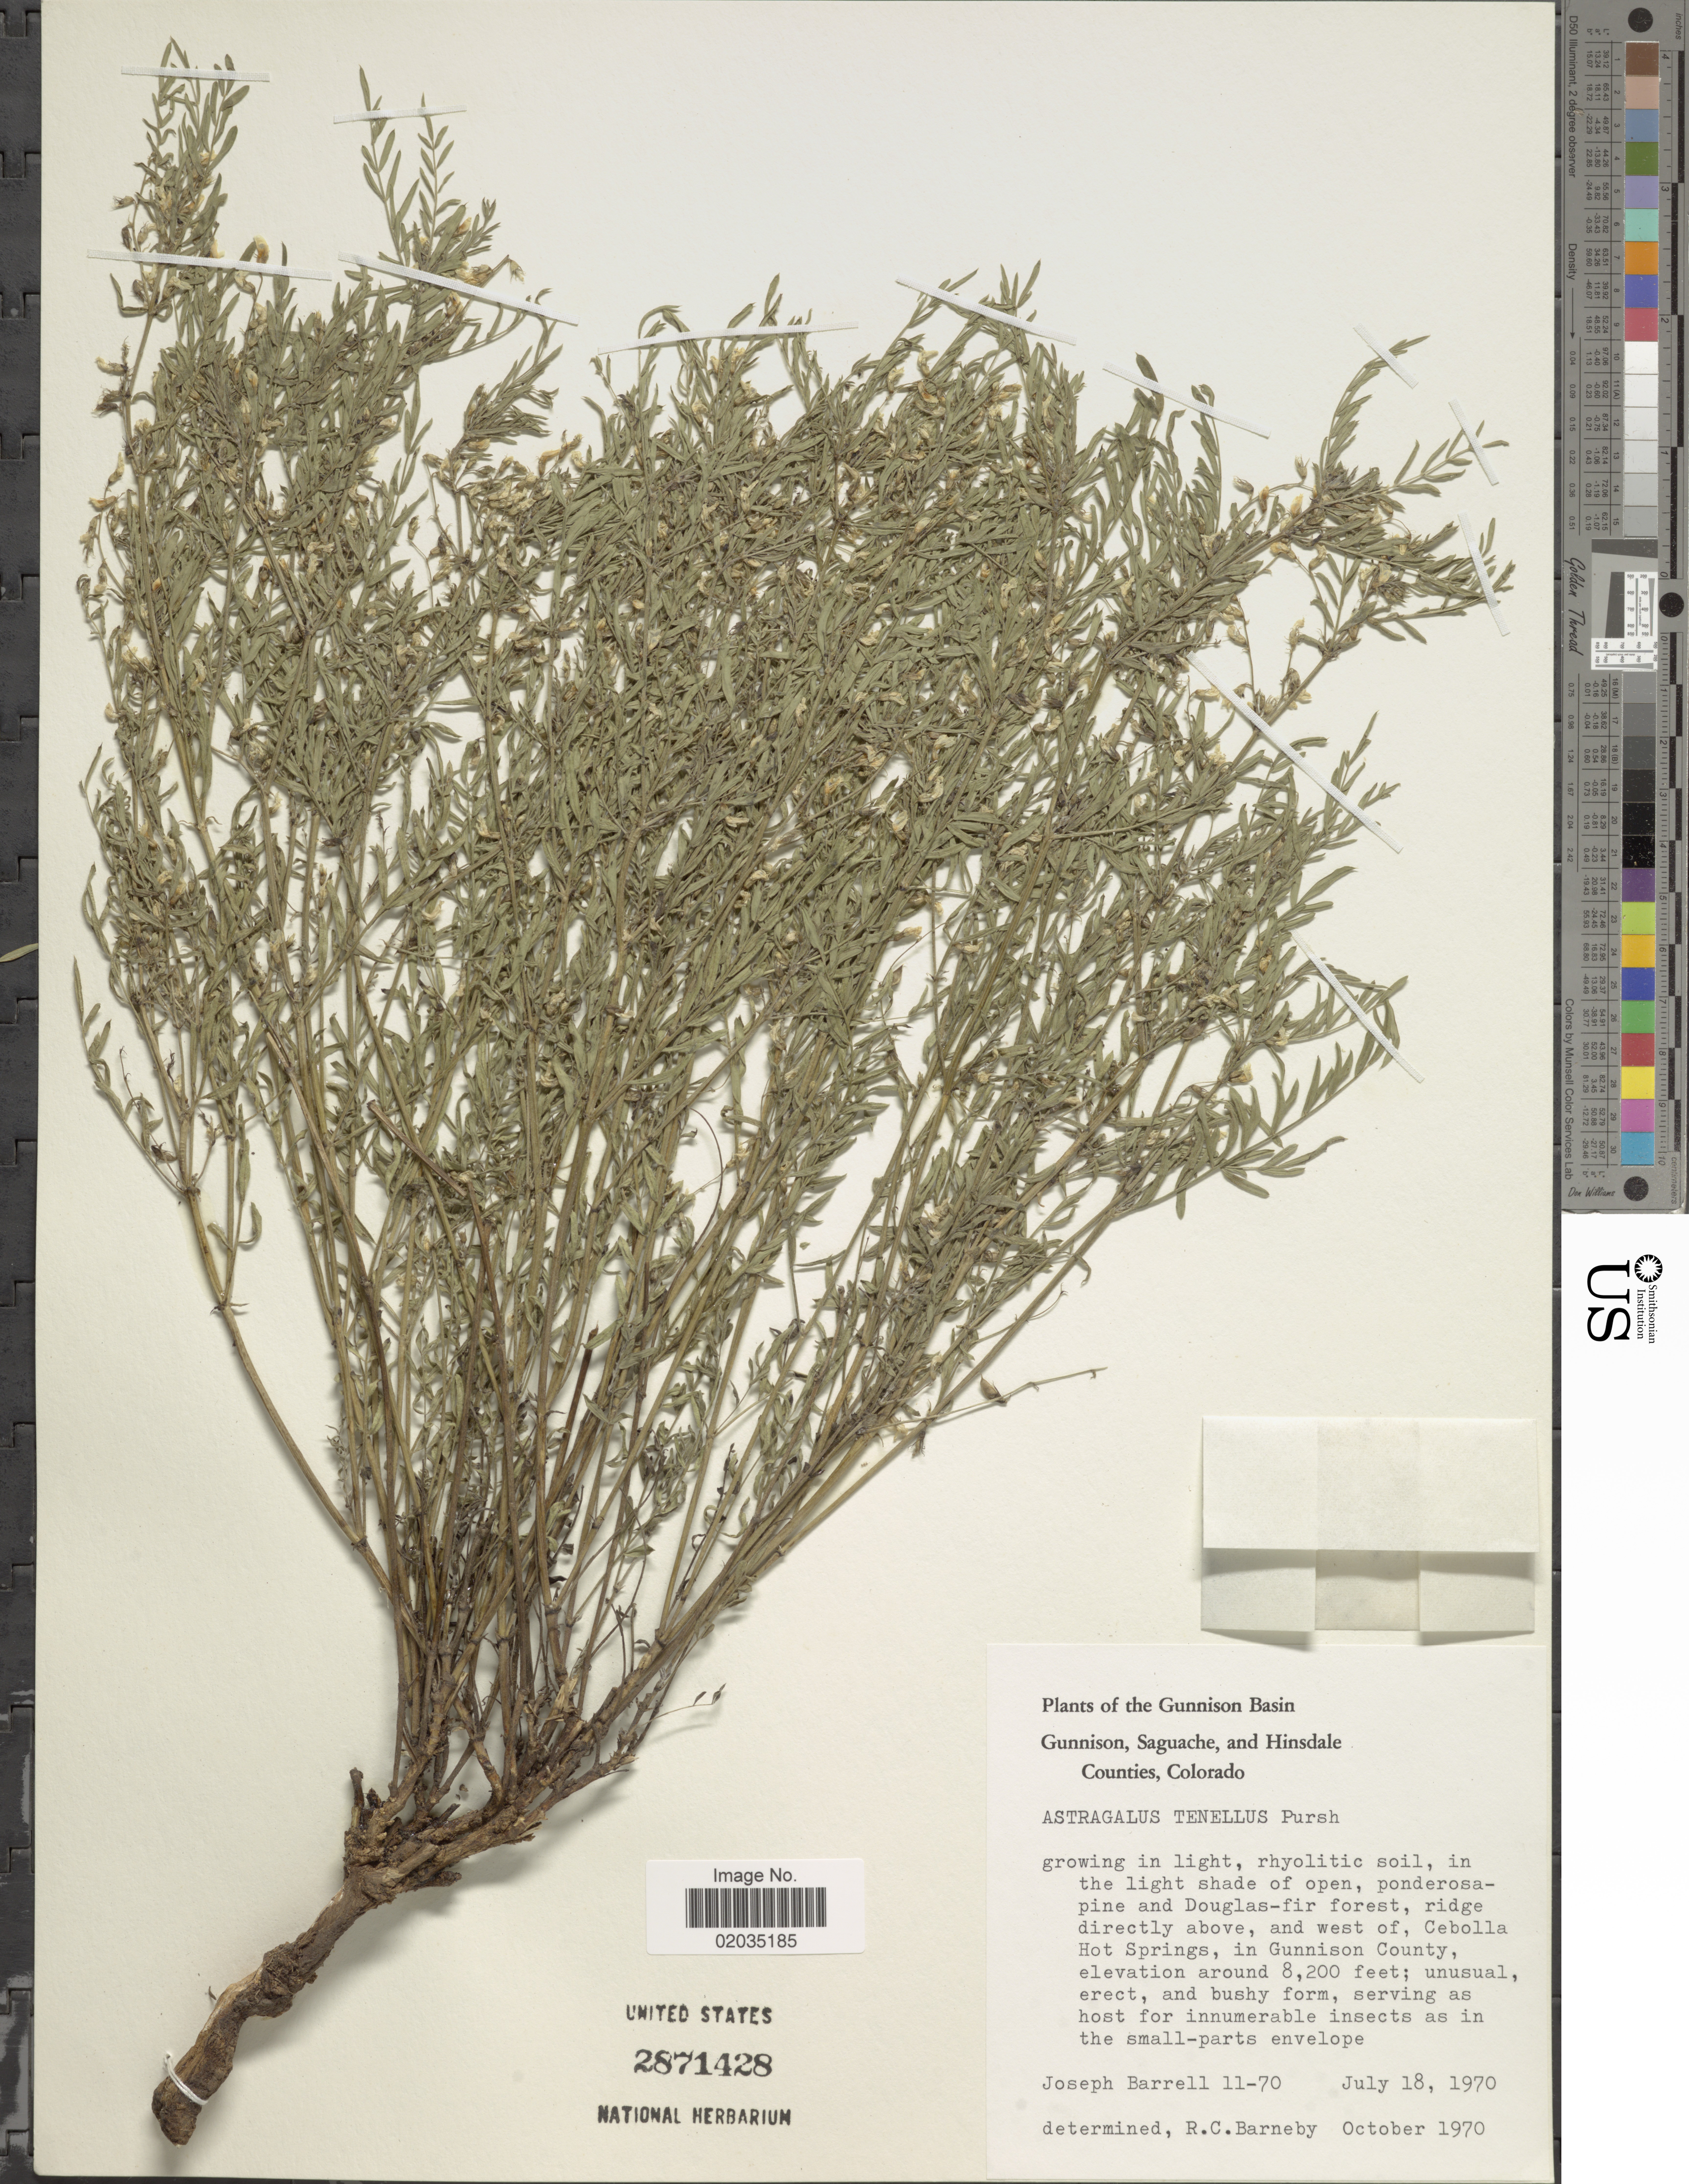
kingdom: Plantae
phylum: Tracheophyta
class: Magnoliopsida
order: Fabales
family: Fabaceae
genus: Astragalus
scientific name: Astragalus tenellus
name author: Pursh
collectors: J. Barrell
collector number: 11-70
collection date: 1970-07-18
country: United States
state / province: Colorado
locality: The Gunnison Basin Gunnison, Saguache, and Hinsdale Counties, in the light shade of open, ponderosapine and Douglas-fir forest, ridge directly above, and west of Cebolla Hot Springs, in Gunnison County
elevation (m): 2499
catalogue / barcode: US 2871428